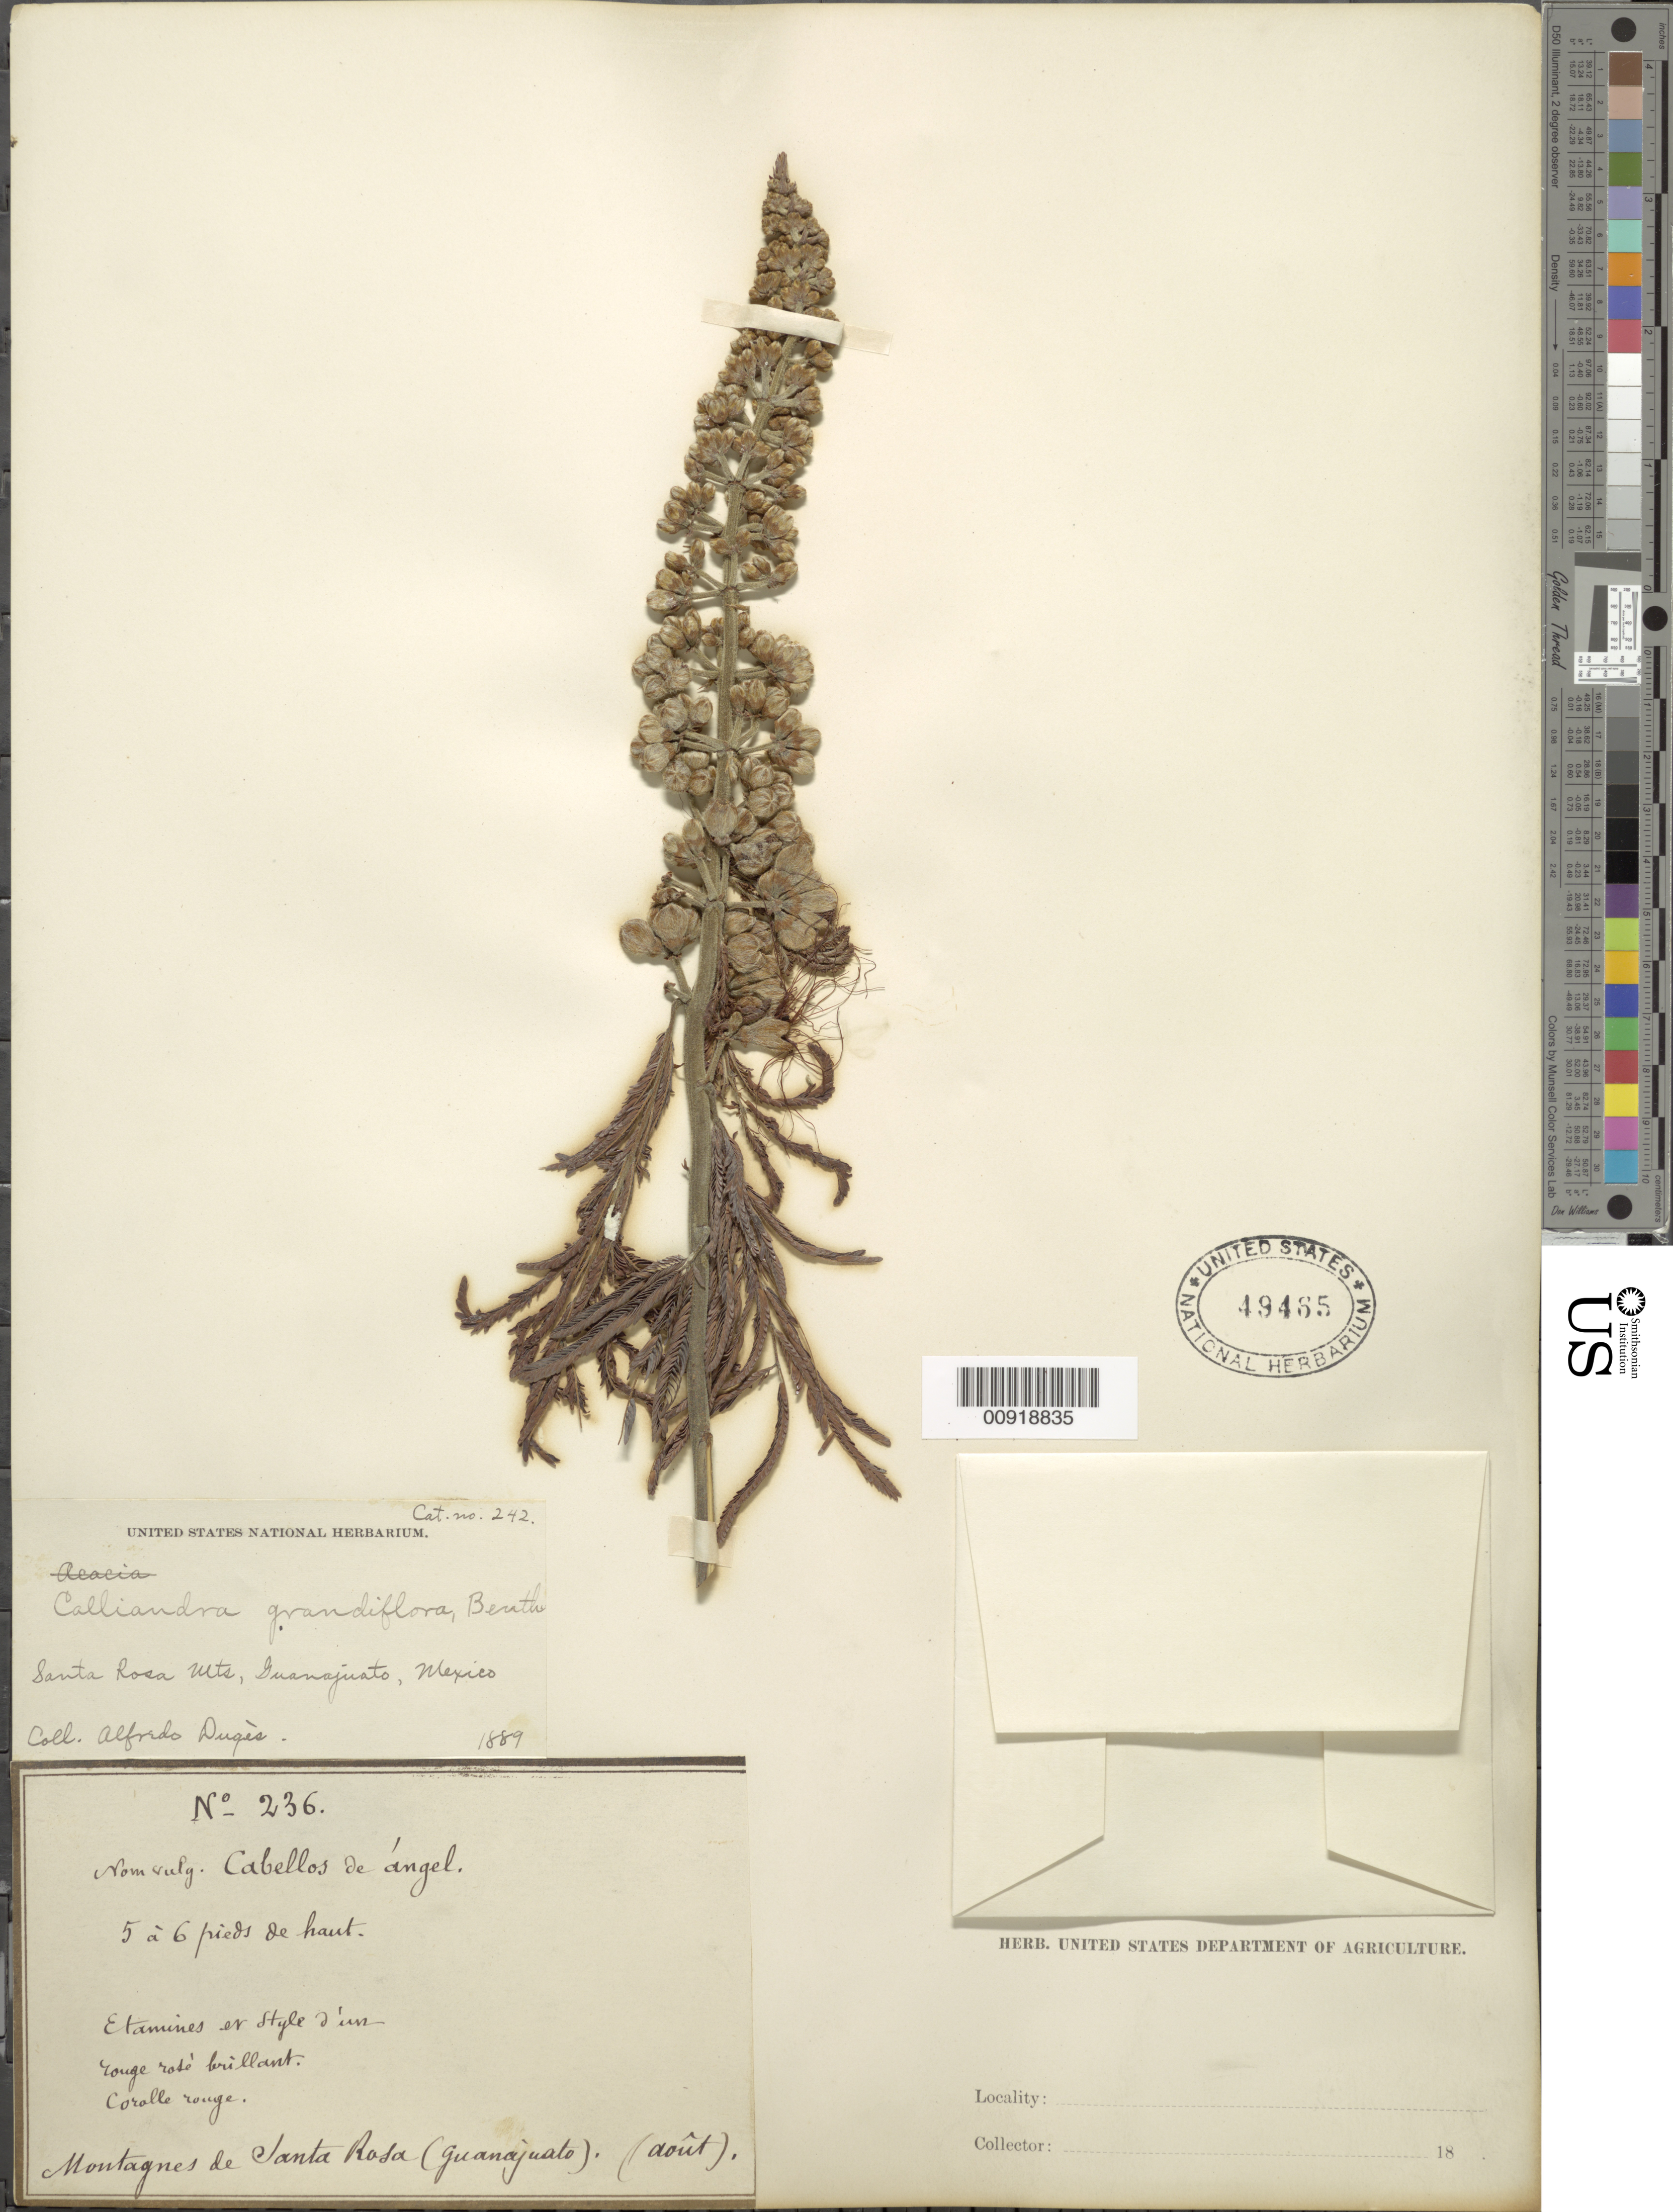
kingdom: Plantae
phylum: Tracheophyta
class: Magnoliopsida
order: Fabales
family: Fabaceae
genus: Calliandra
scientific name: Calliandra grandiflora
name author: (L'Hér.) Benth.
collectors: A. Dugès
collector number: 236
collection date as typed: Aug 1889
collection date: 1889-08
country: Mexico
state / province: Guanajuato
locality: Santa Rosa Mts., Guanajuato.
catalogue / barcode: US 49465